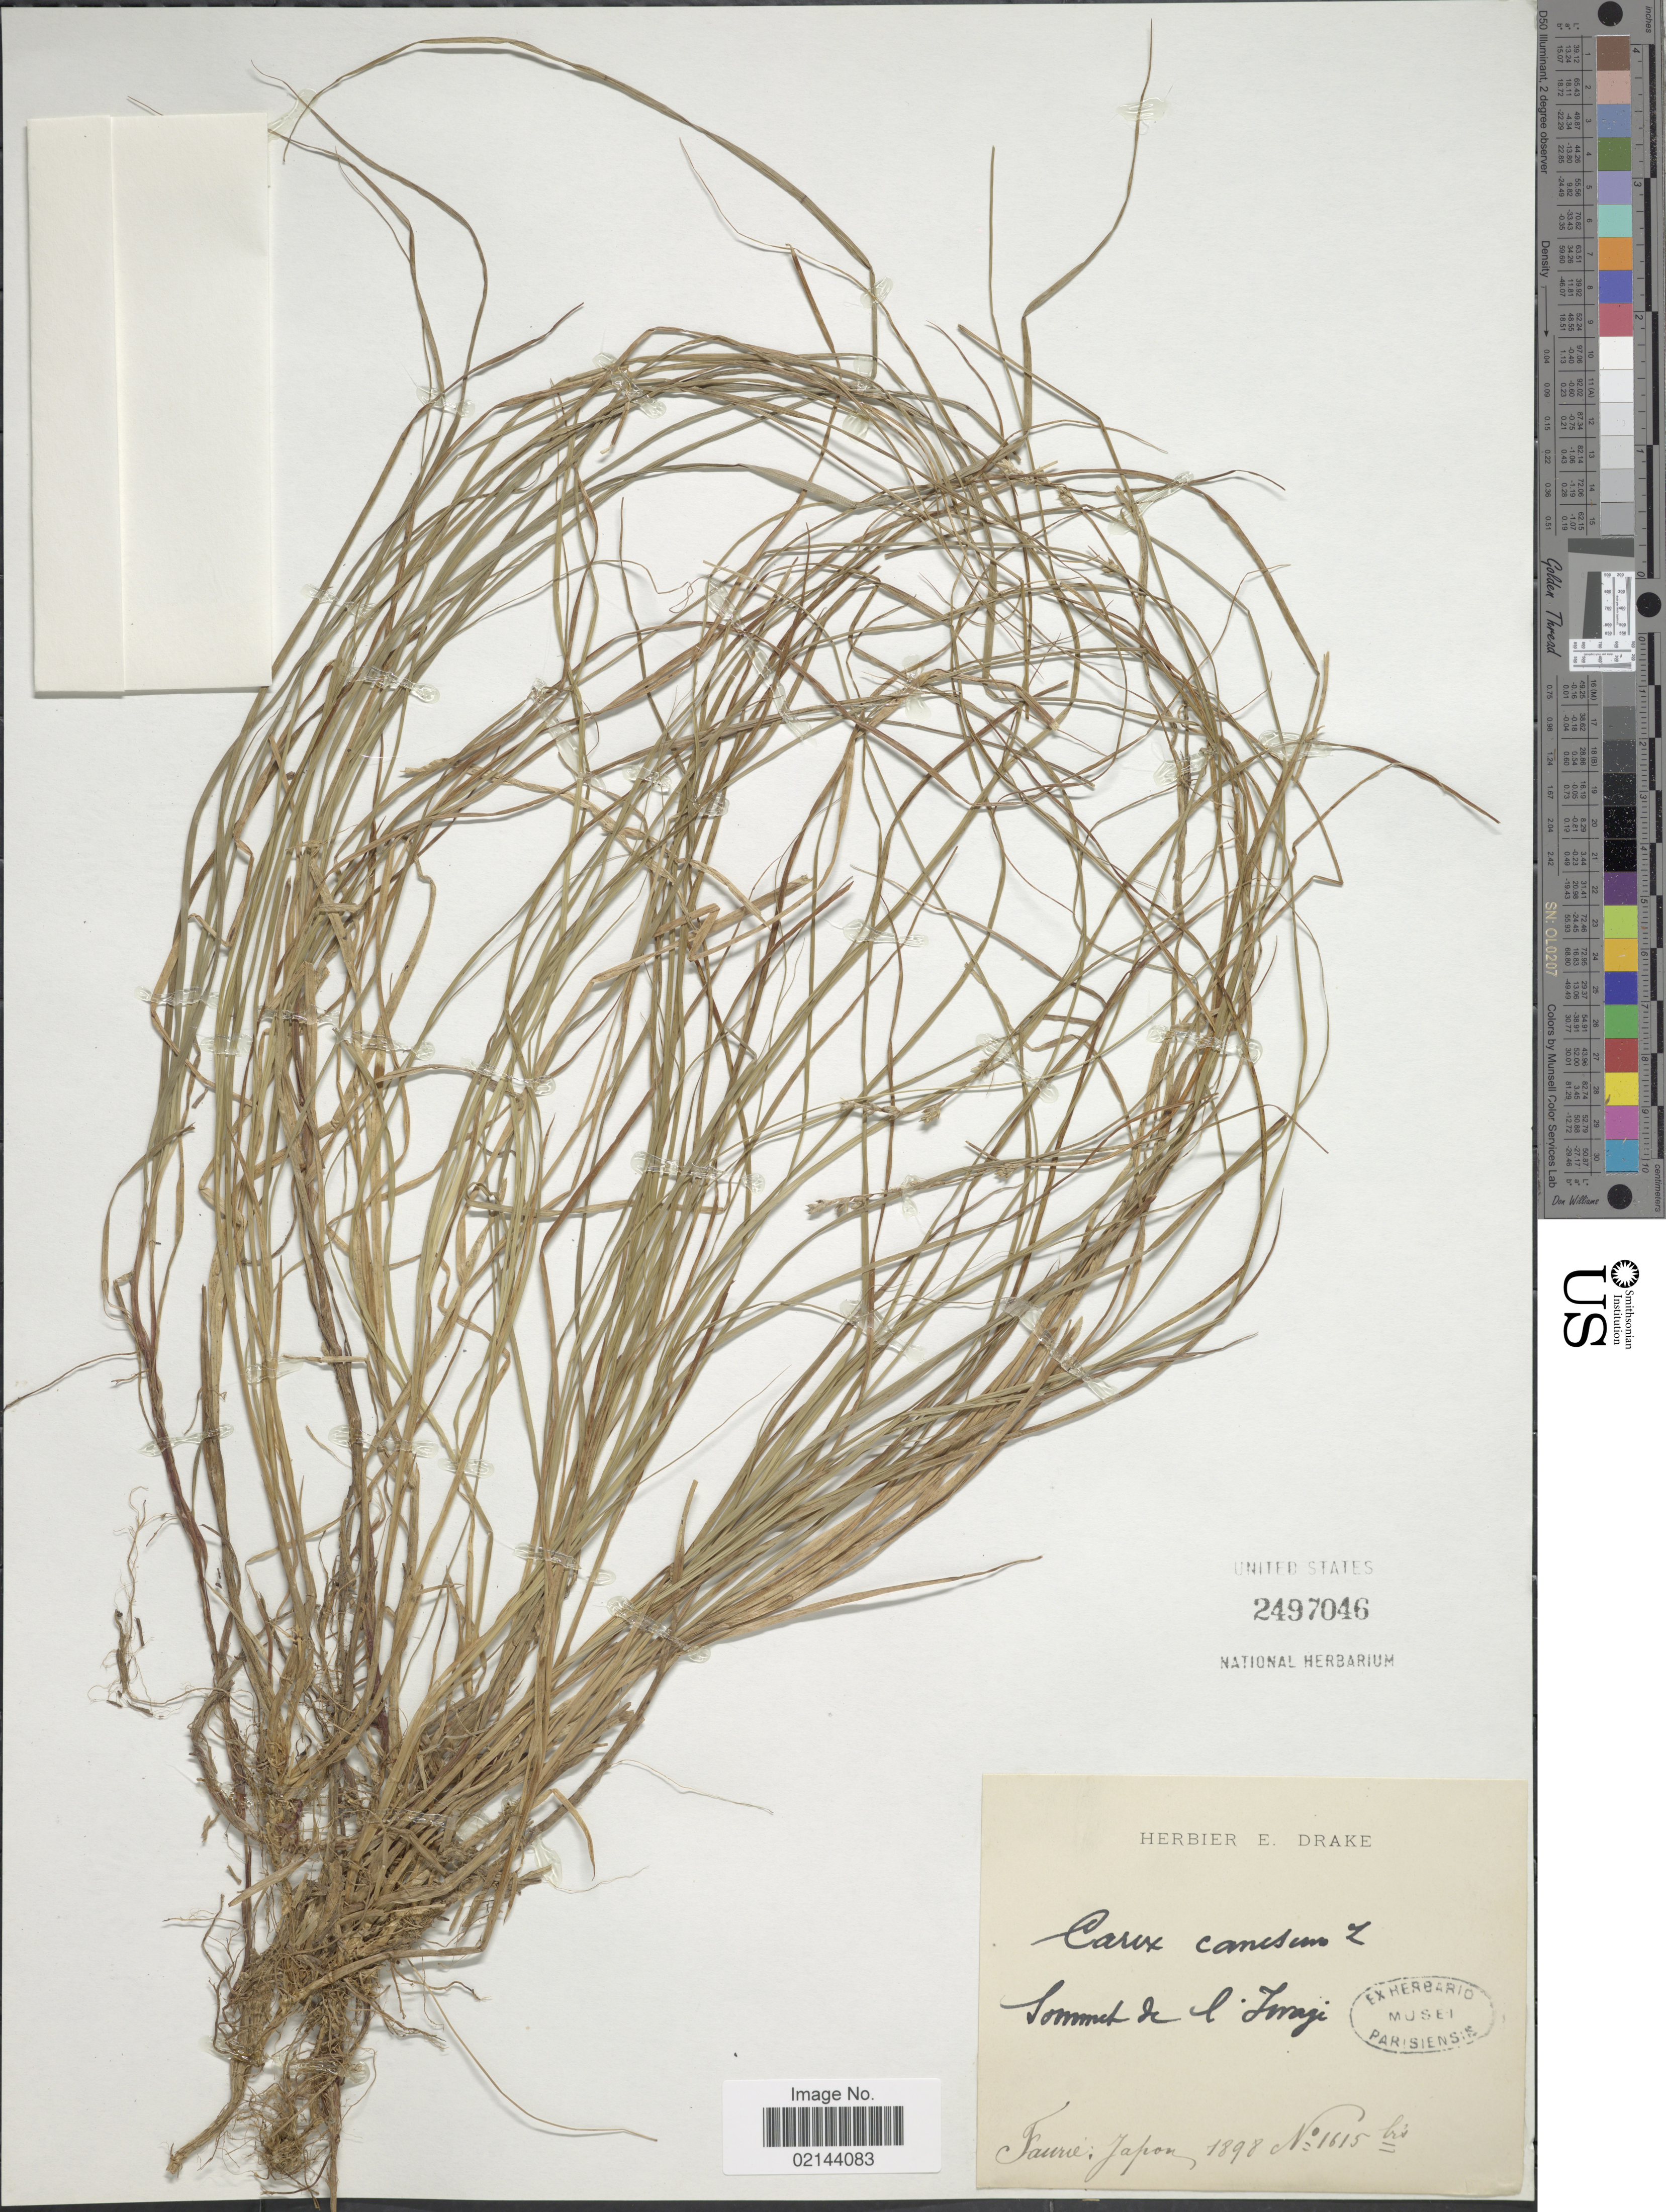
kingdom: Plantae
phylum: Tracheophyta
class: Liliopsida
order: Poales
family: Cyperaceae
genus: Carex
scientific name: Carex canescens var. canescens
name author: L.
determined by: Strong, Mark T., (BOT), Smithsonian Institution - National Museum of Natural History (UNITED STATES)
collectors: -. Faurie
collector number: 1615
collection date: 1898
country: Japan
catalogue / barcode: US 2497046